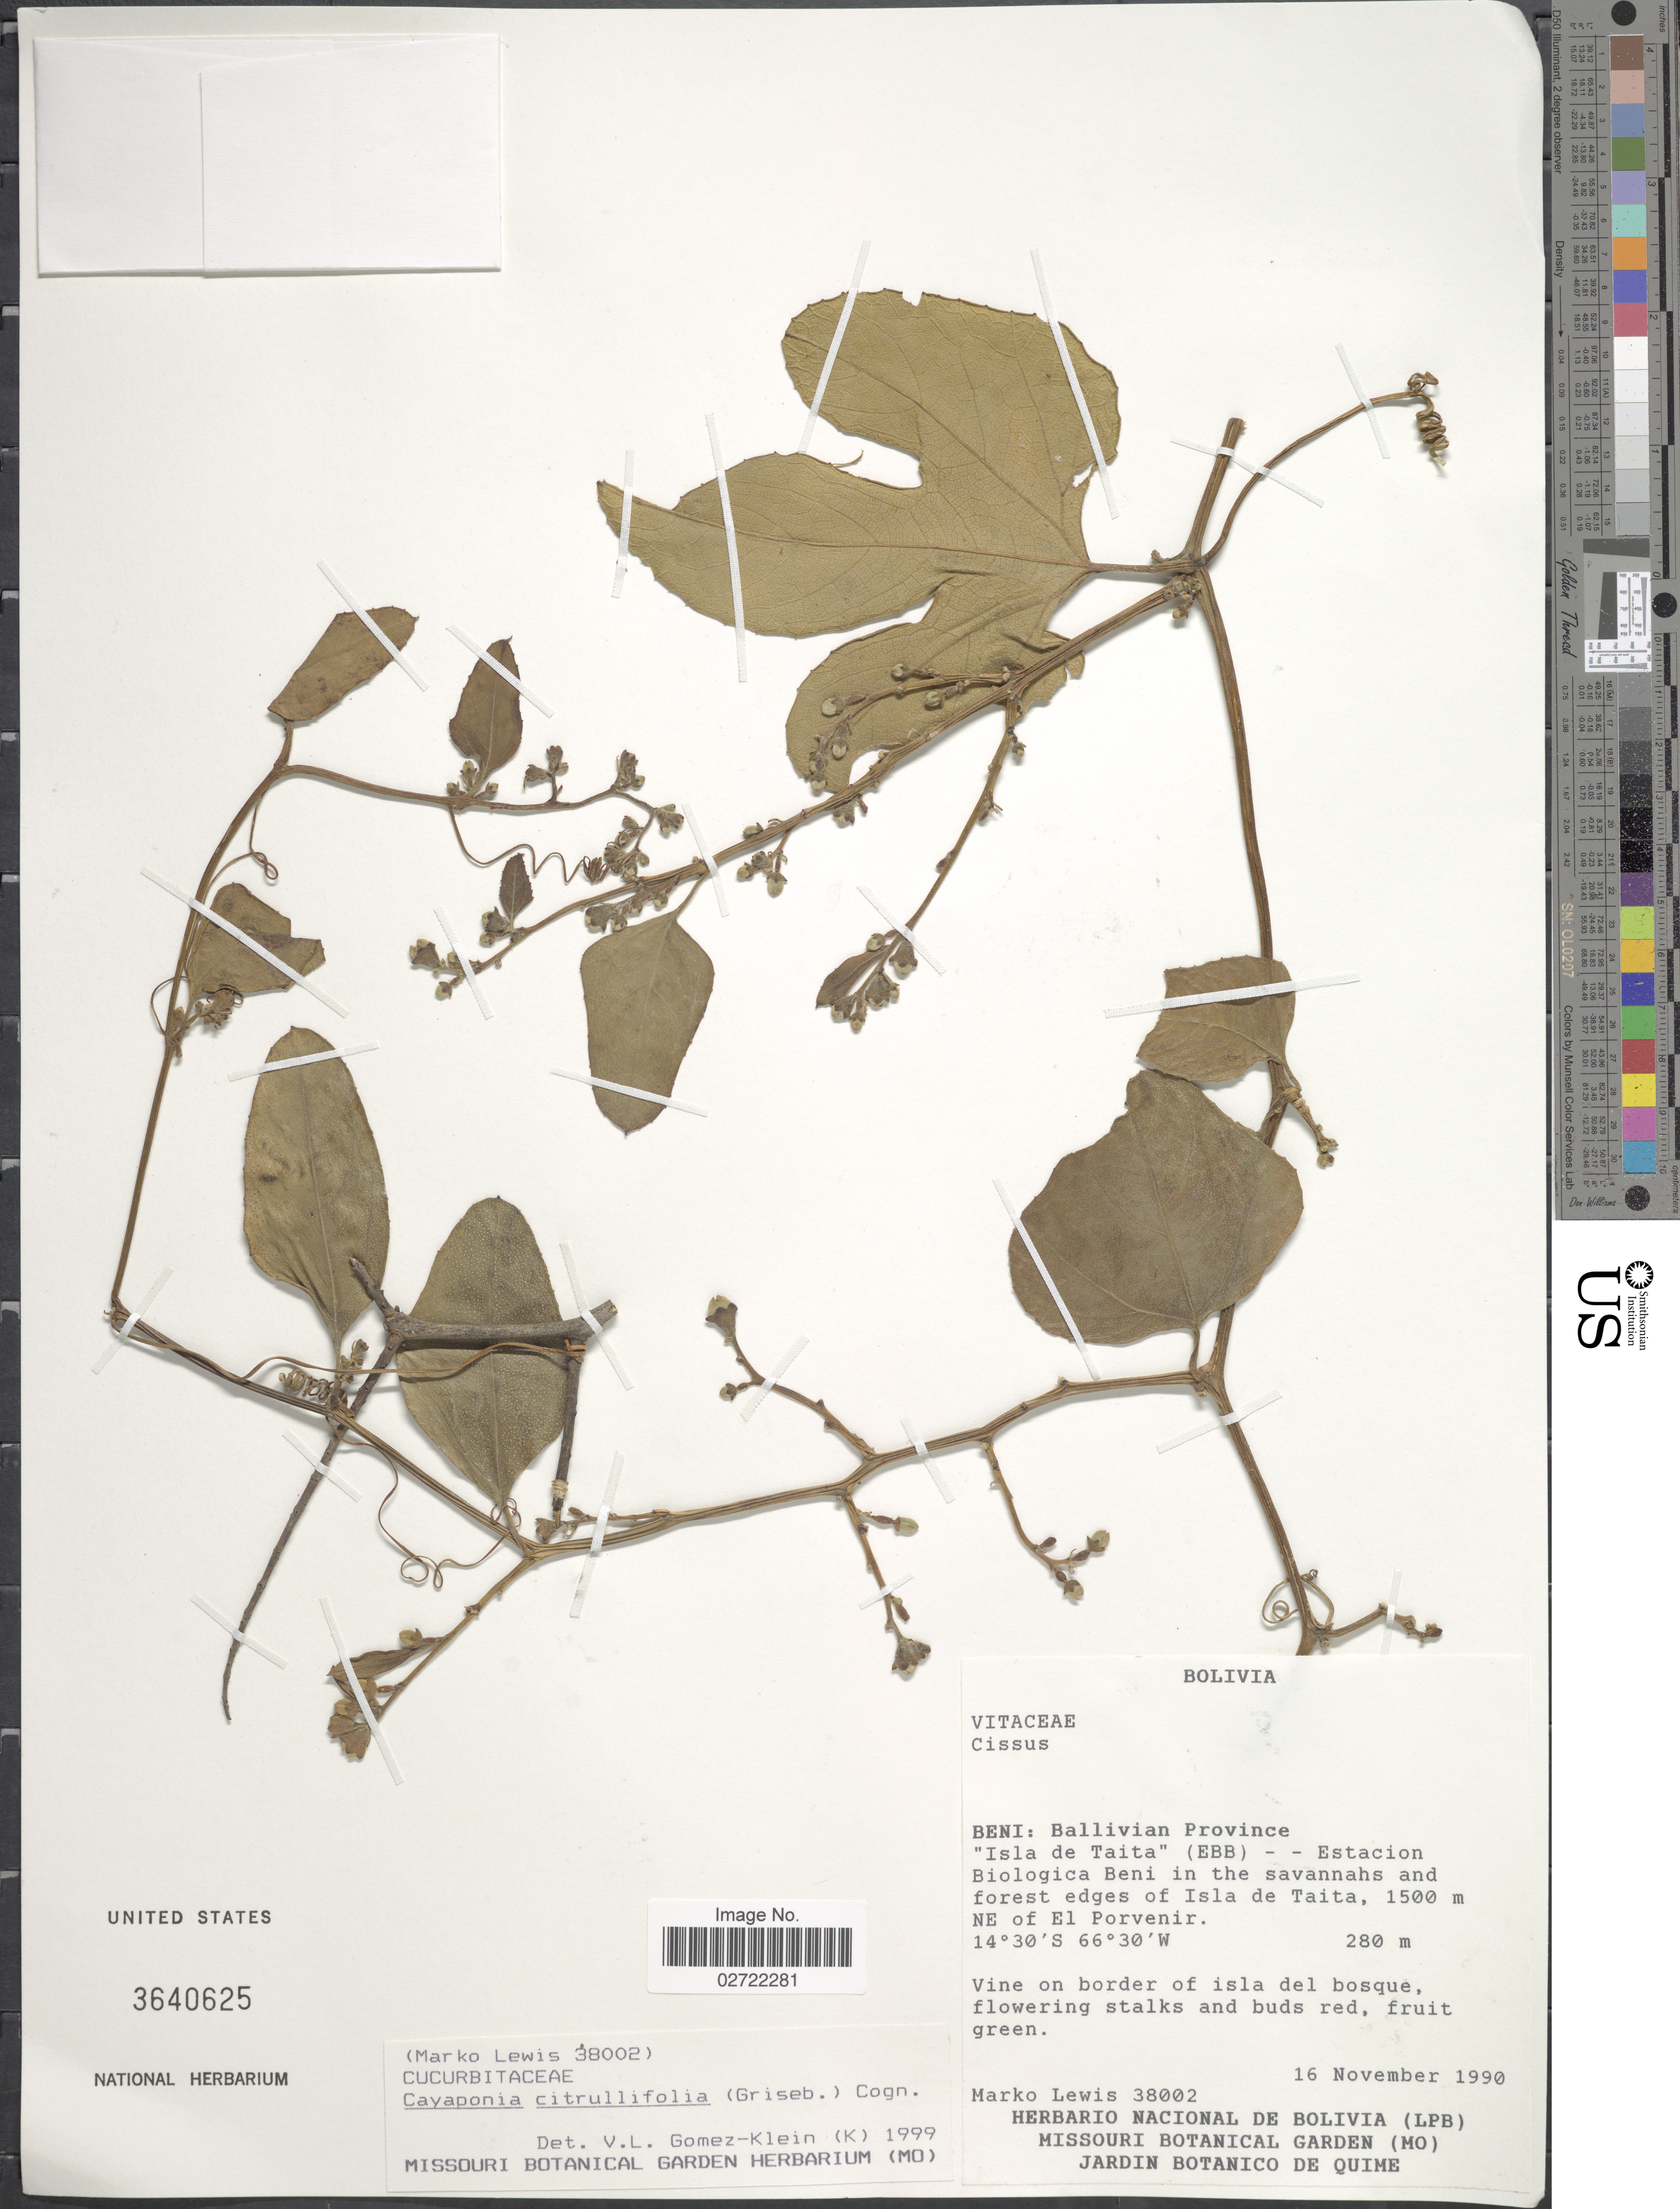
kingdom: Plantae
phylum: Tracheophyta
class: Magnoliopsida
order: Cucurbitales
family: Cucurbitaceae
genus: Cayaponia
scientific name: Cayaponia citrullifolia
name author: (Griseb.) Cogn.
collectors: M. A. Lewis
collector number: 38002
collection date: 1990-11-16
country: Bolivia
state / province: Beni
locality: Ballivian Province. "Isla de Taita" (EBB) - - Estacion Biologica Beni in the savannahs and forest edges of Isla de Taita, NE of El Porvenir.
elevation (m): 280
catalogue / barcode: US 3640625